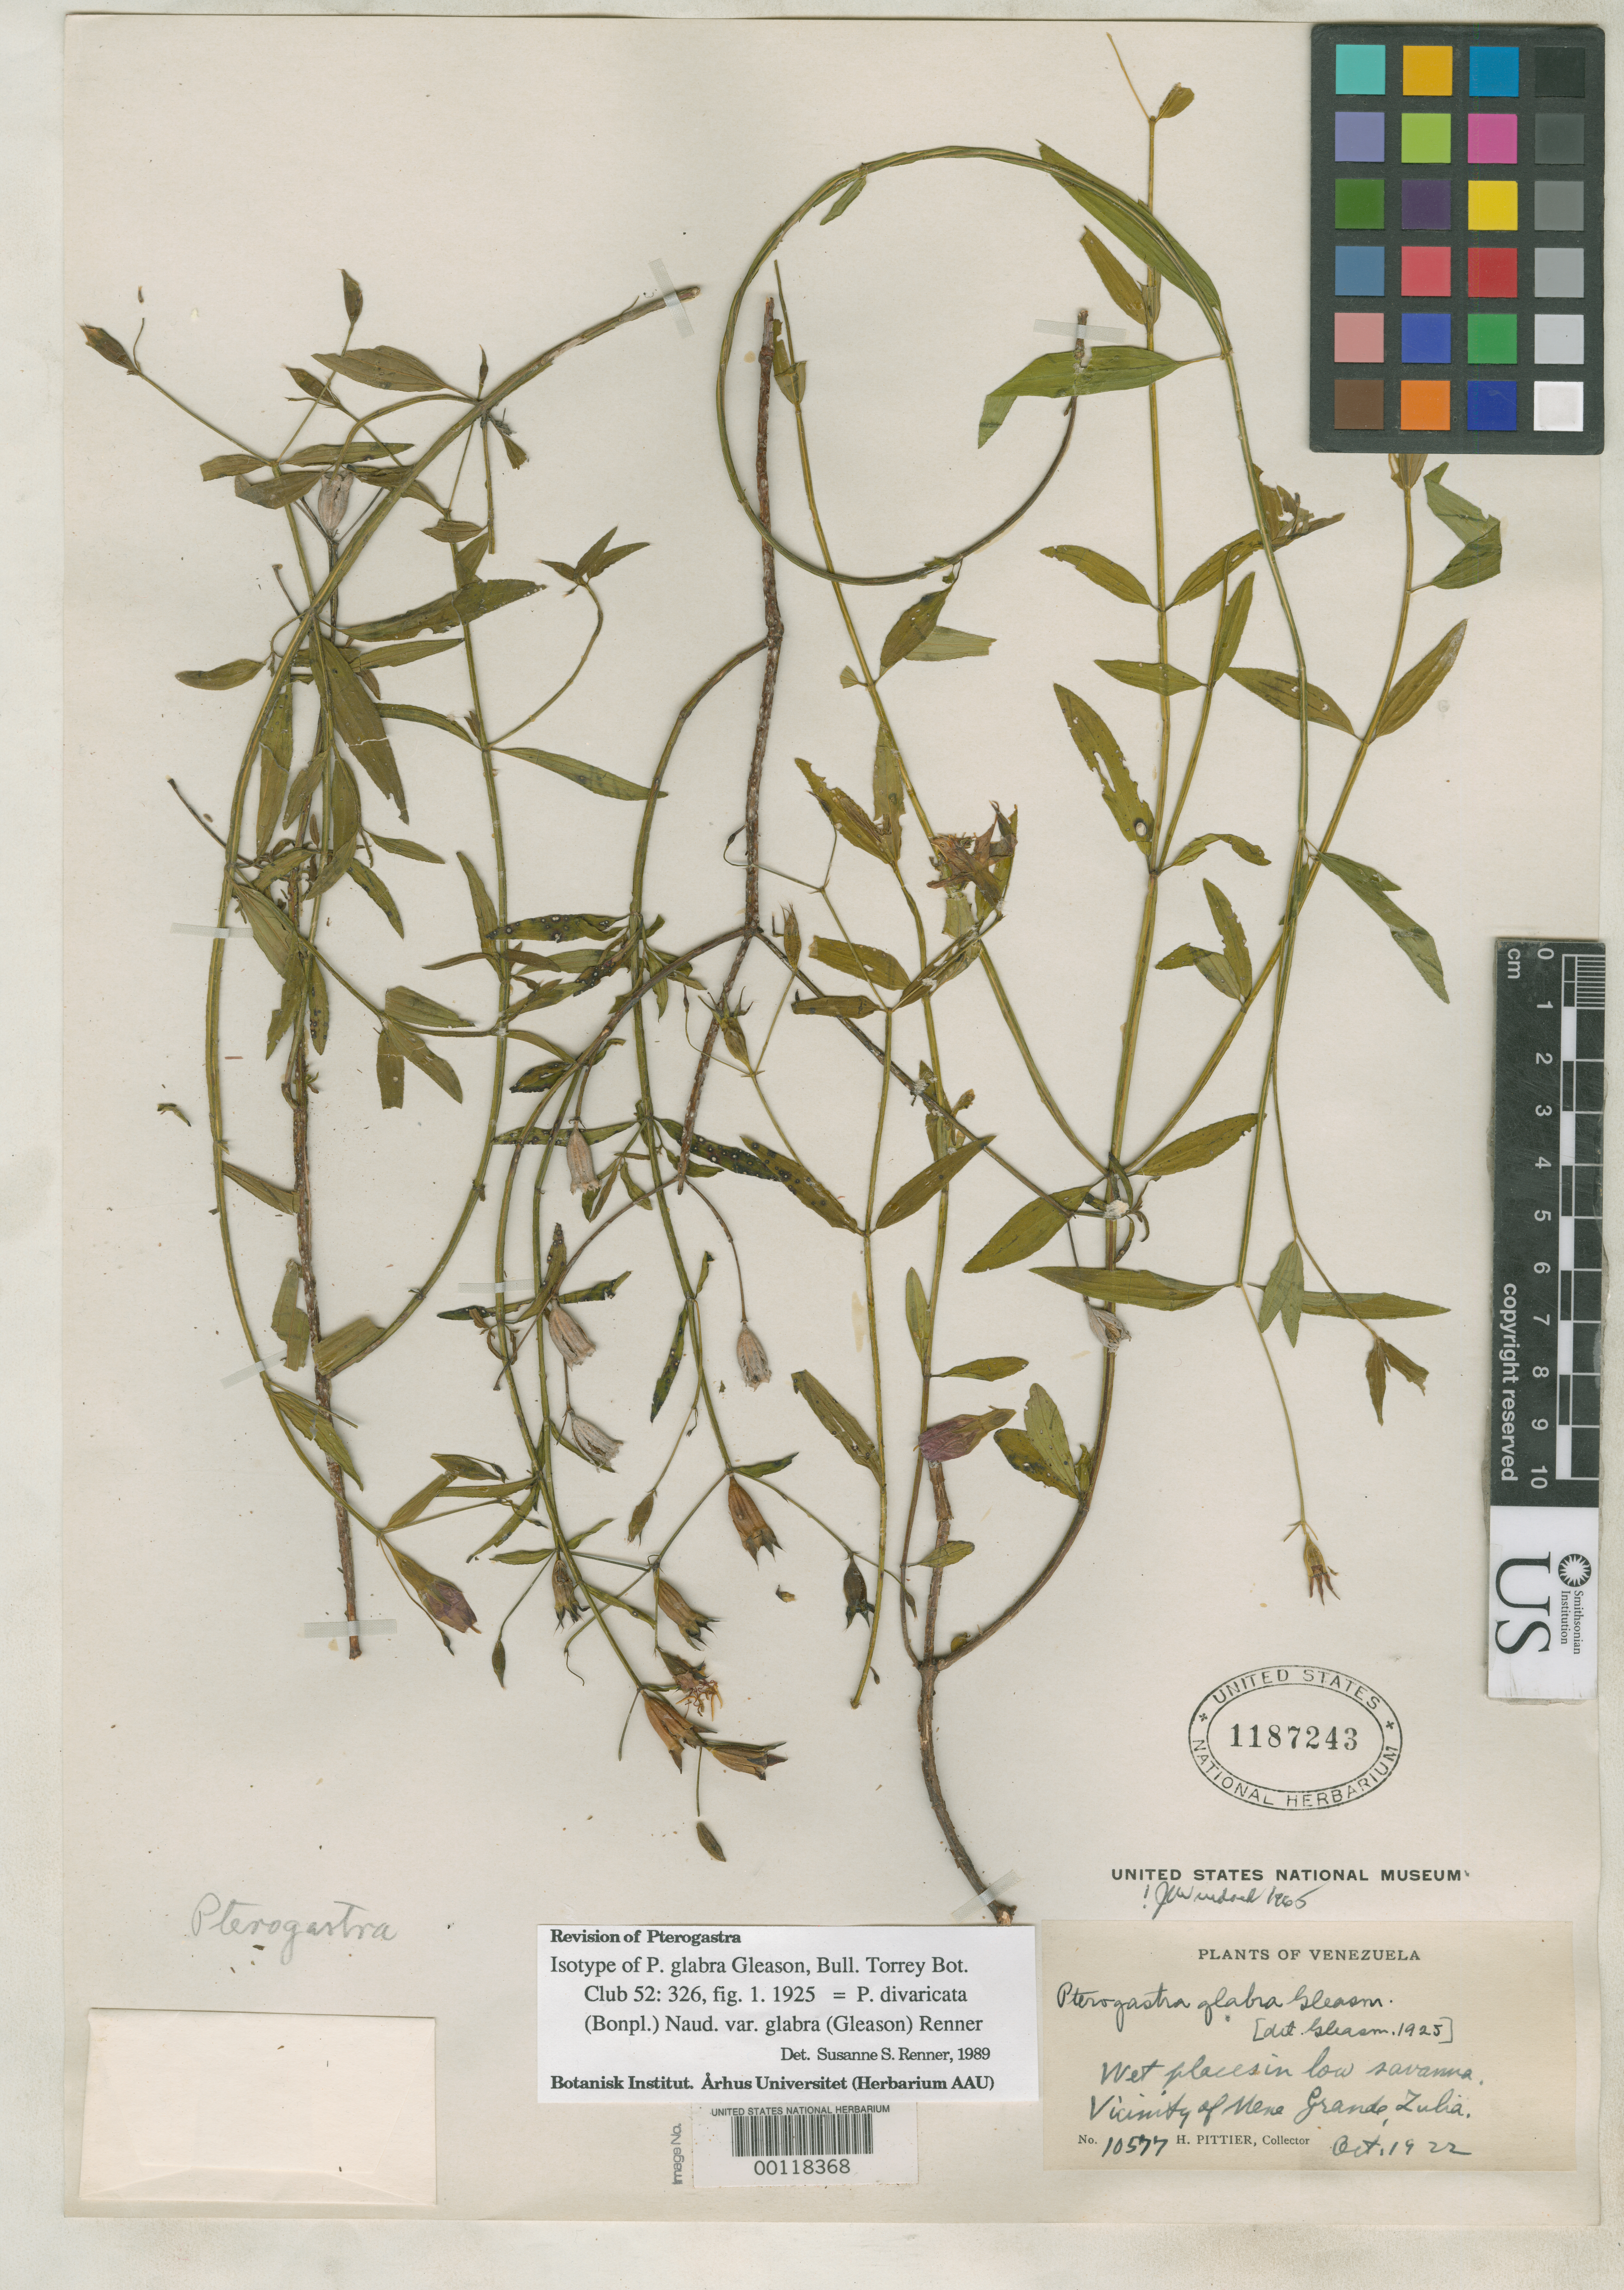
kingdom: Plantae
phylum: Tracheophyta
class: Magnoliopsida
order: Myrtales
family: Melastomataceae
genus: Pterogastra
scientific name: Pterogastra glabra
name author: Gleason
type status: Isotype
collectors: H. F. Pittier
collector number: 10577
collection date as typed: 28 Oct 1922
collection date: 1922-10-28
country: Venezuela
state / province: Zulia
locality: Vicinity of Mene Grande.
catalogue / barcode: US 1187243